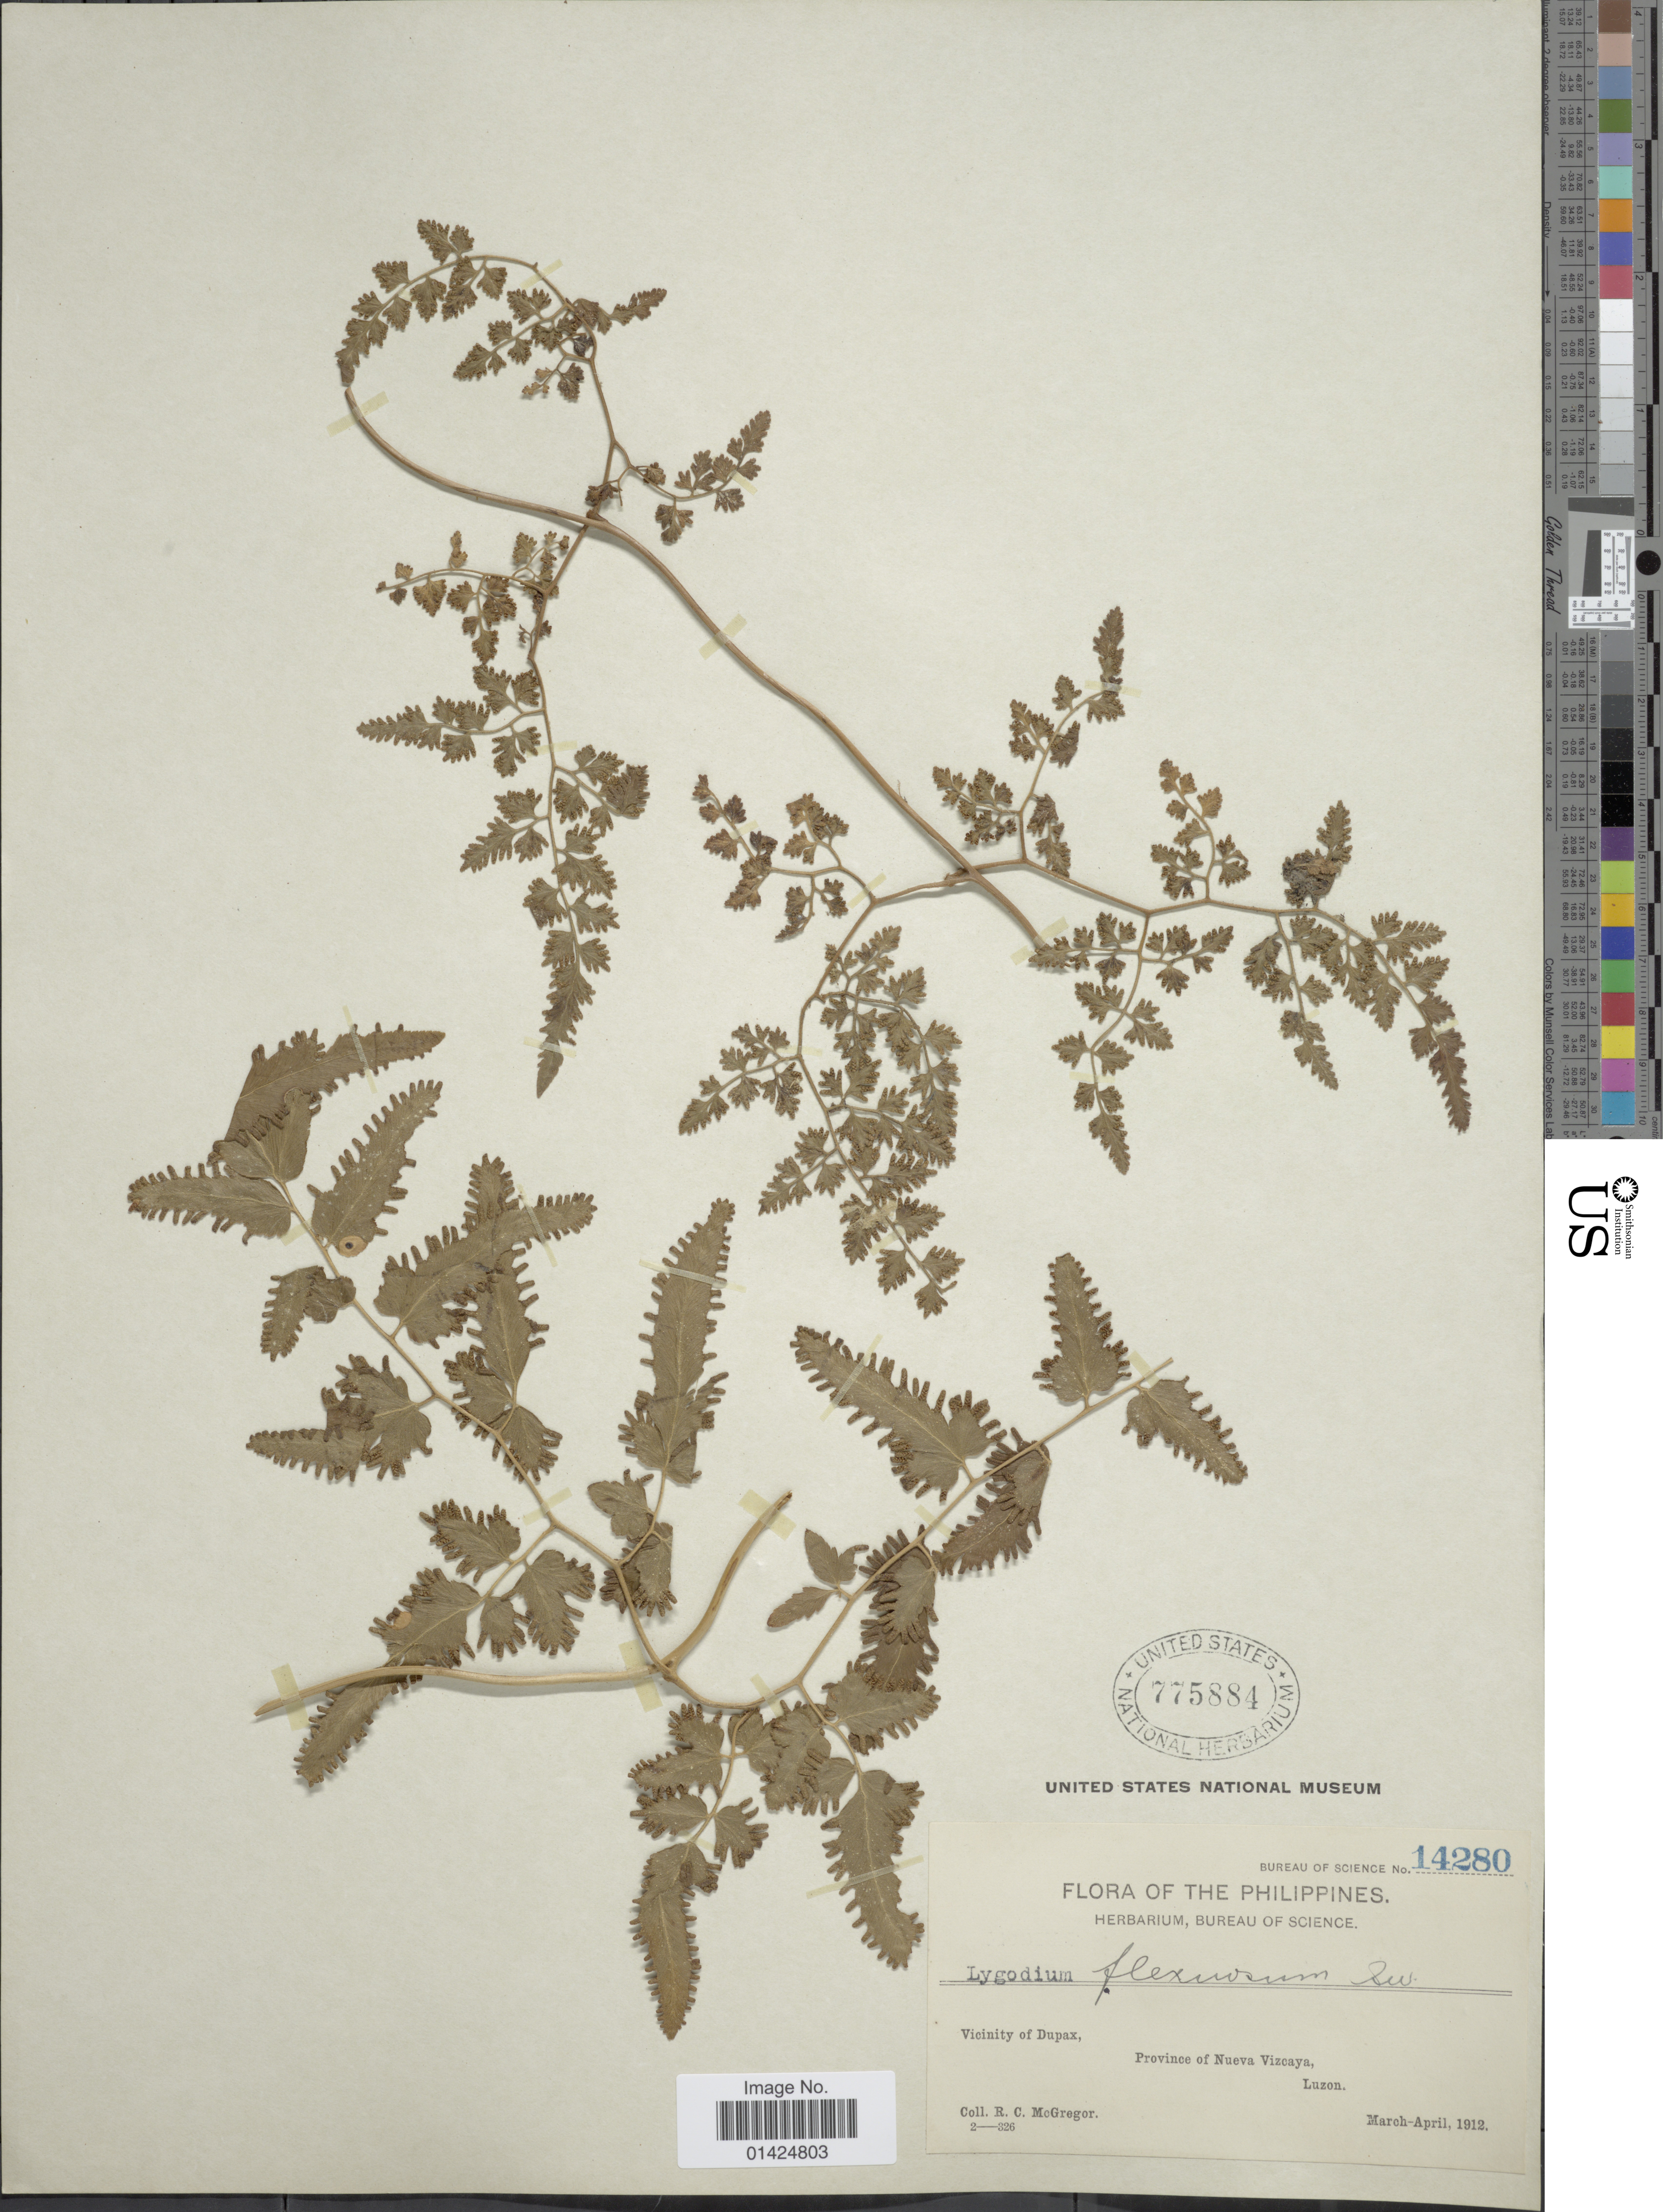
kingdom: Plantae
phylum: Tracheophyta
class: Polypodiopsida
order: Schizaeales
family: Lygodiaceae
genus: Lygodium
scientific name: Lygodium flexuosum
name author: Sw.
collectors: R. C. McGregor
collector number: Bureau of Science 14280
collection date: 1912-03/1912-04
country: Philippines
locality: Vicinity of Dupax, Province of Vizcaya, Luzon.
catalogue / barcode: US 775884